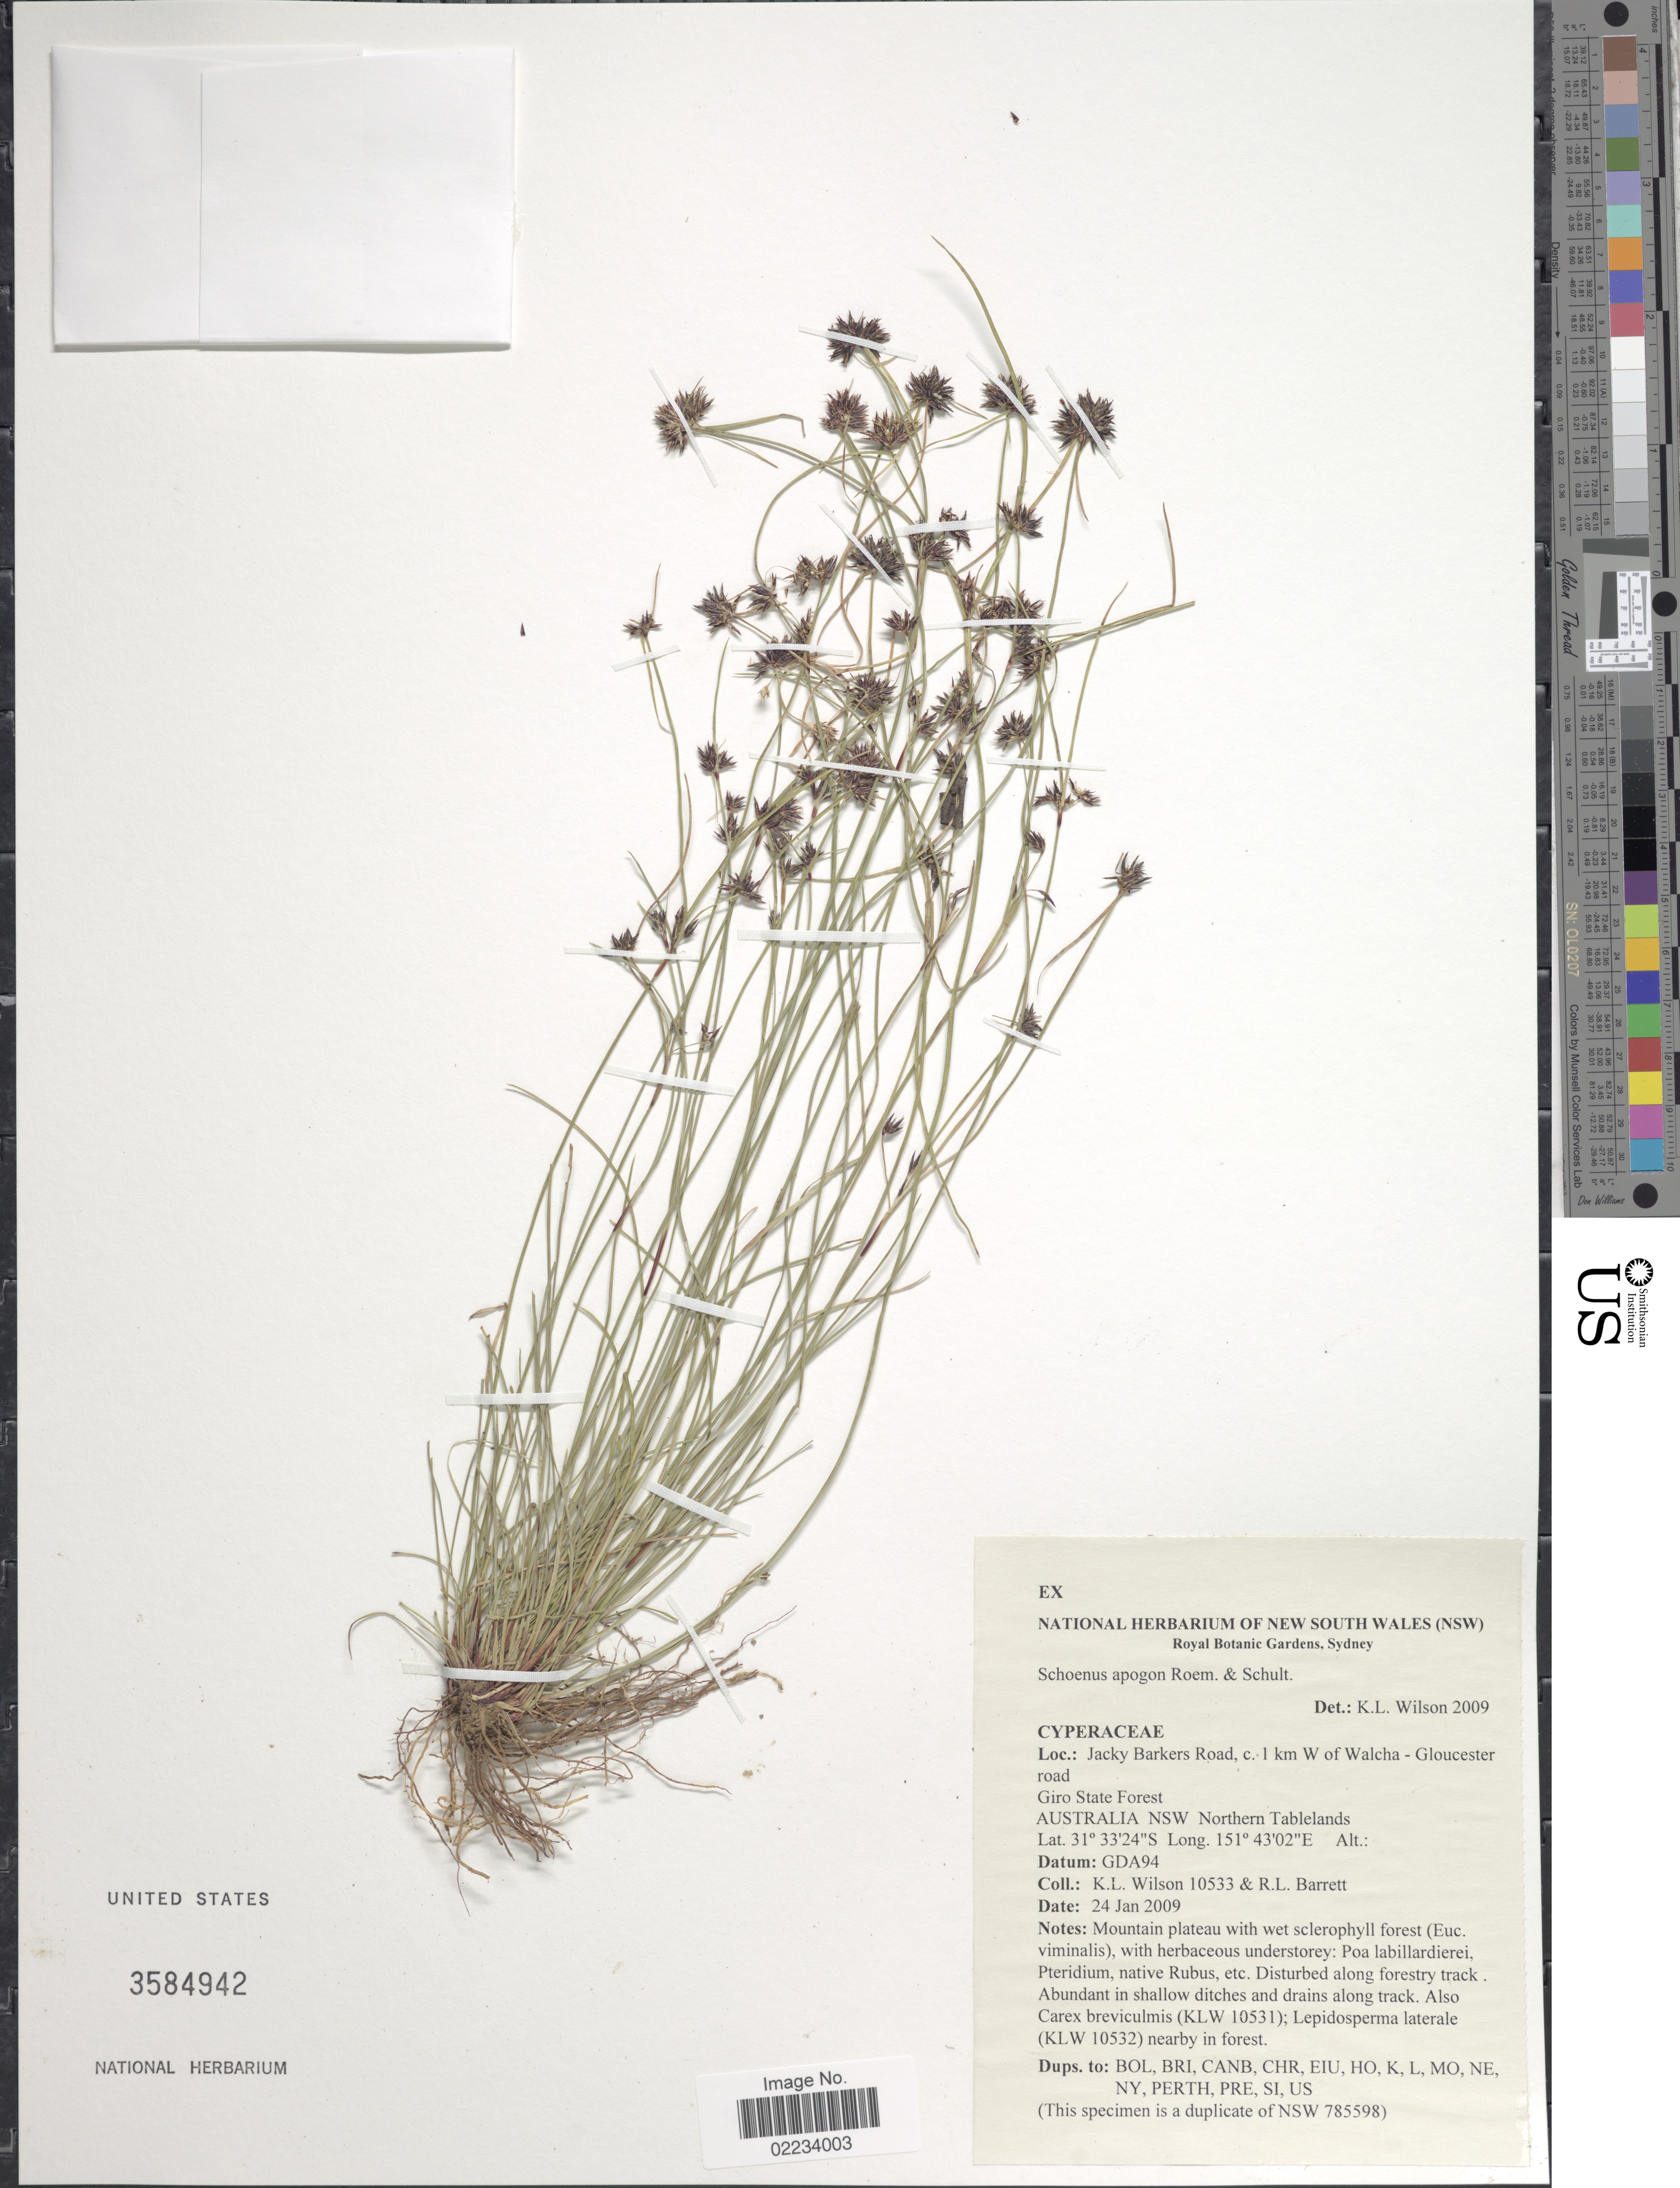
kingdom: Plantae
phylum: Tracheophyta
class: Liliopsida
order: Poales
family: Cyperaceae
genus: Schoenus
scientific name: Schoenus apogon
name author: Roem. & Schult.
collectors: K. L. Wilson & R. Barrett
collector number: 10533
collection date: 2009-01-24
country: Australia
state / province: New South Wales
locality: Jacky Barkers Road, c. 1 km W of Walcha - Gloucester road, Giro State Forest, Northern Tablelands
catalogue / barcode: US 3584942